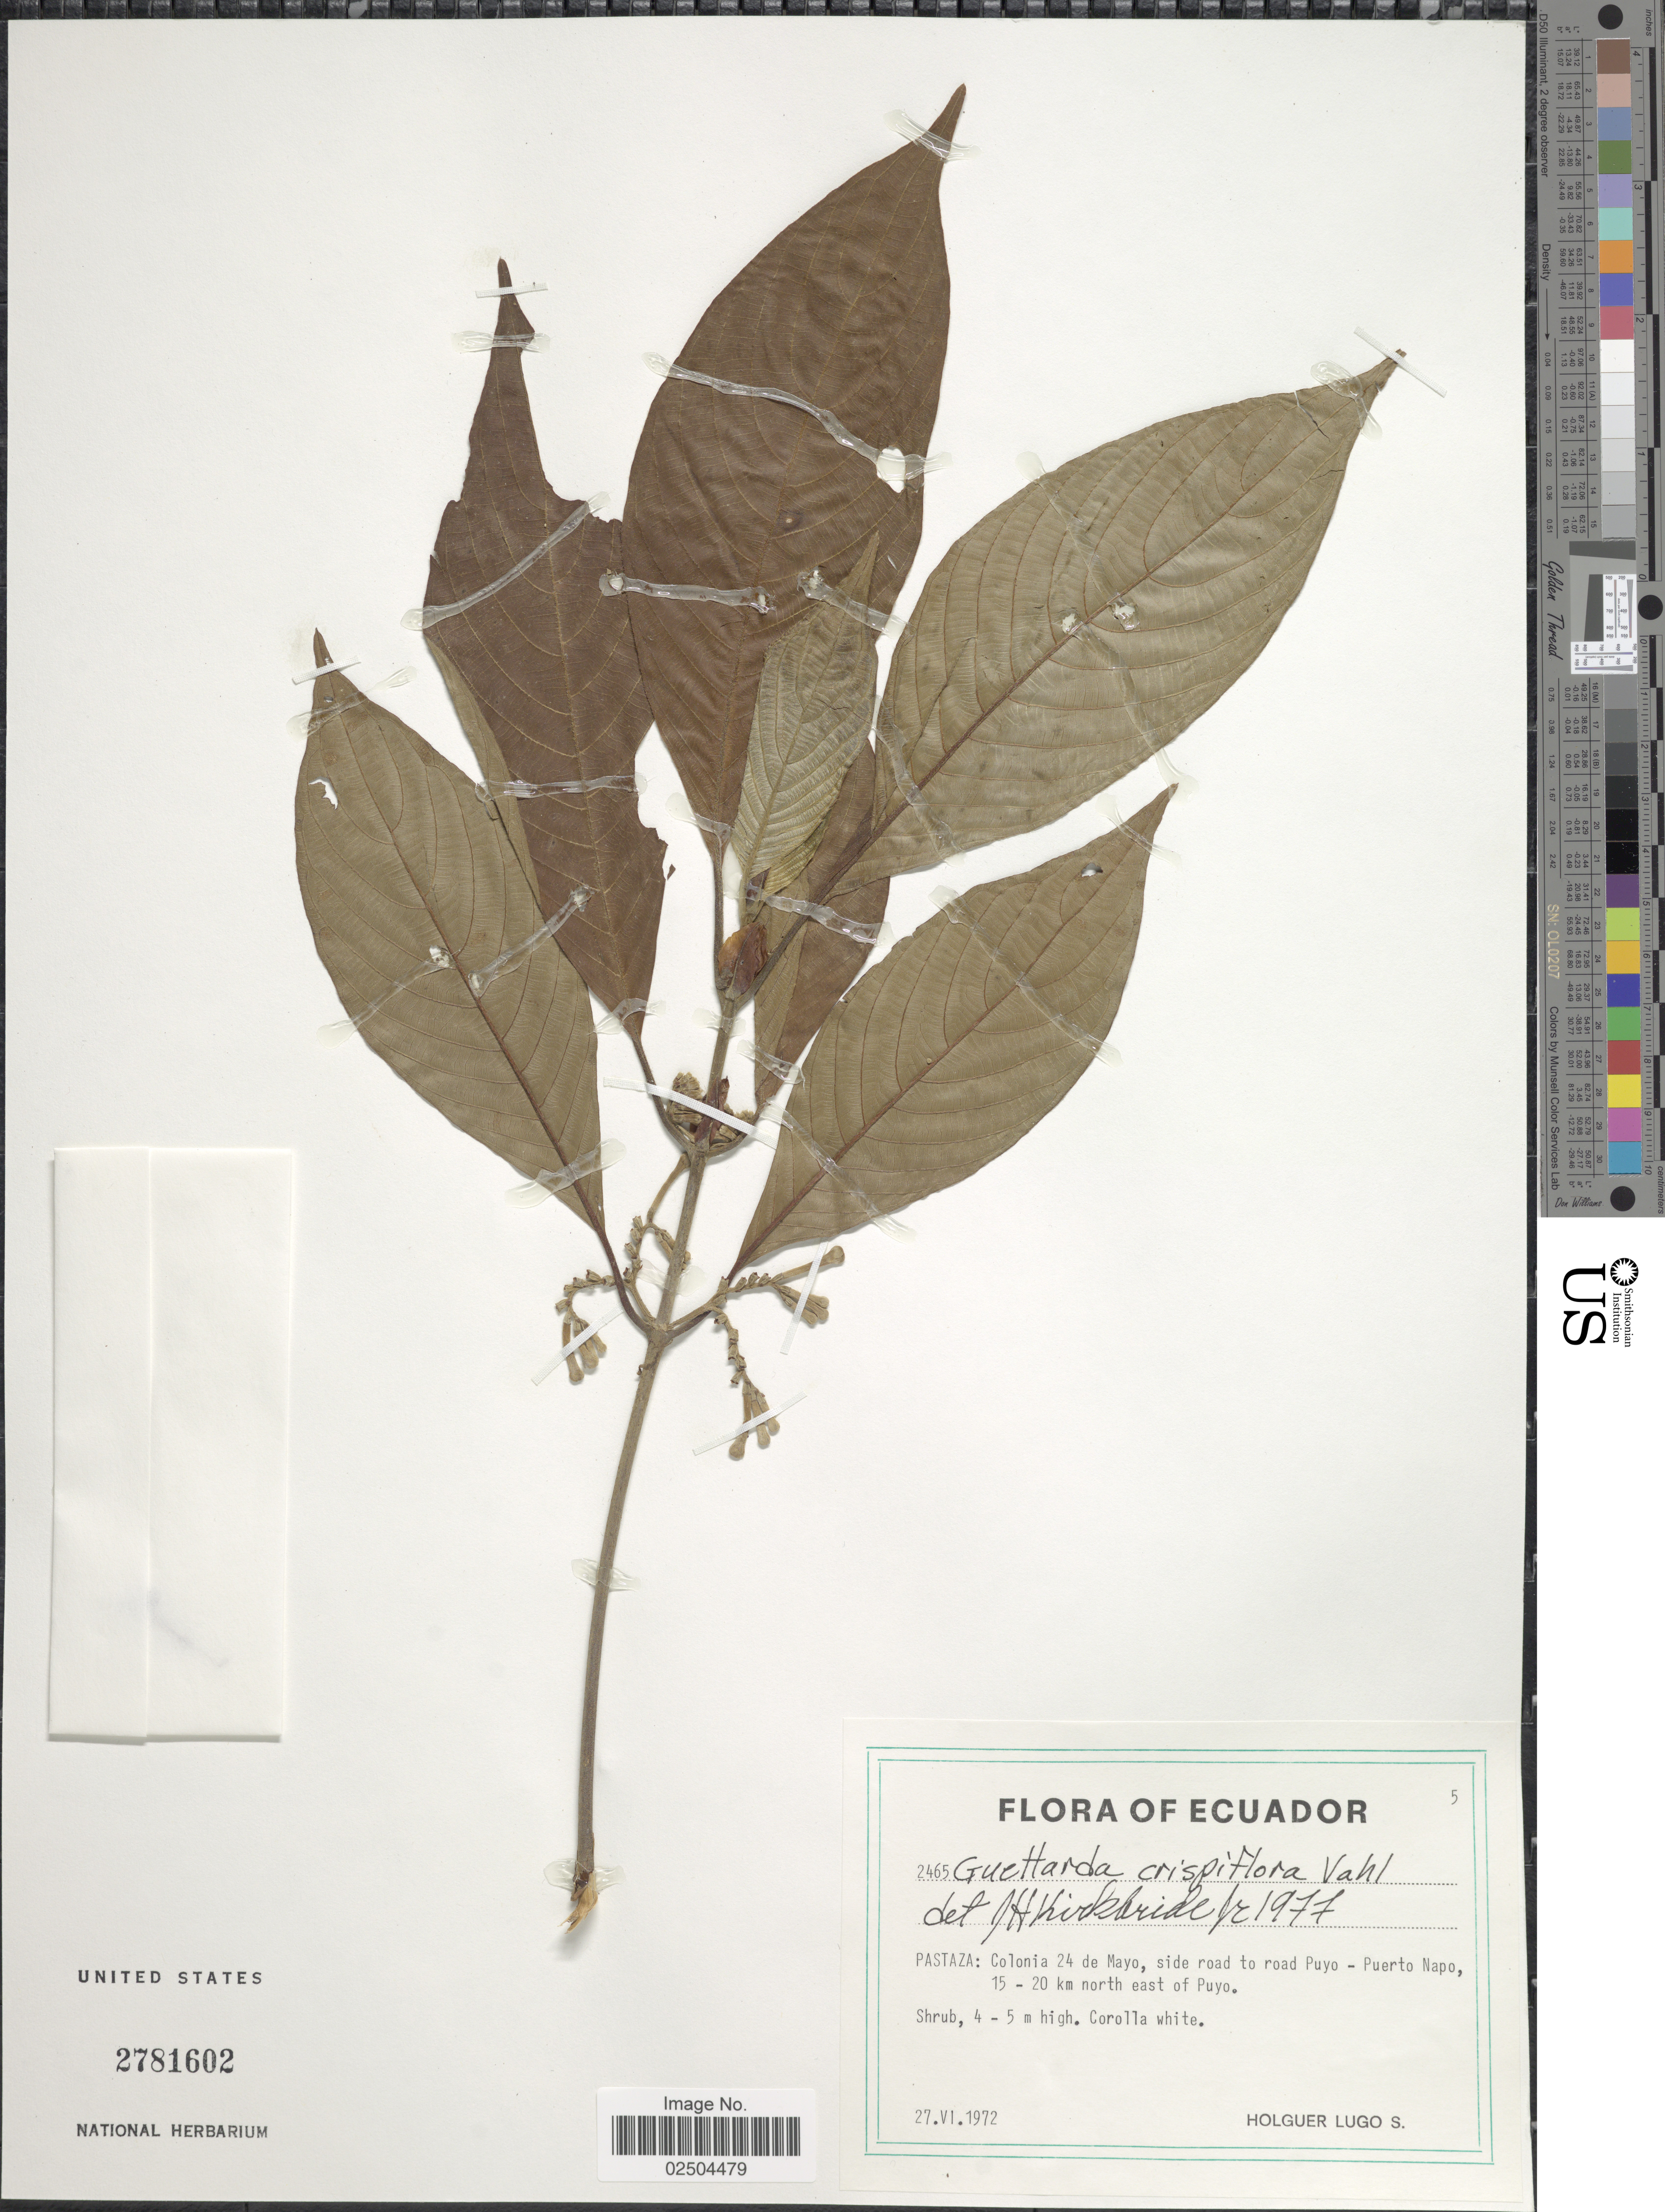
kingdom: Plantae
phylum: Tracheophyta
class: Magnoliopsida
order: Gentianales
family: Rubiaceae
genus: Guettarda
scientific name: Guettarda crispiflora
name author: Vahl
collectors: H. Lugo S.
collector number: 2465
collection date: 1972-06-27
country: Ecuador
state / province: Pastaza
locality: Pastaza: Colonia 24 de Mayo, side road to road Puyo-Puerto Napo, 15-20 km north east of Puyo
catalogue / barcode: US 2781602